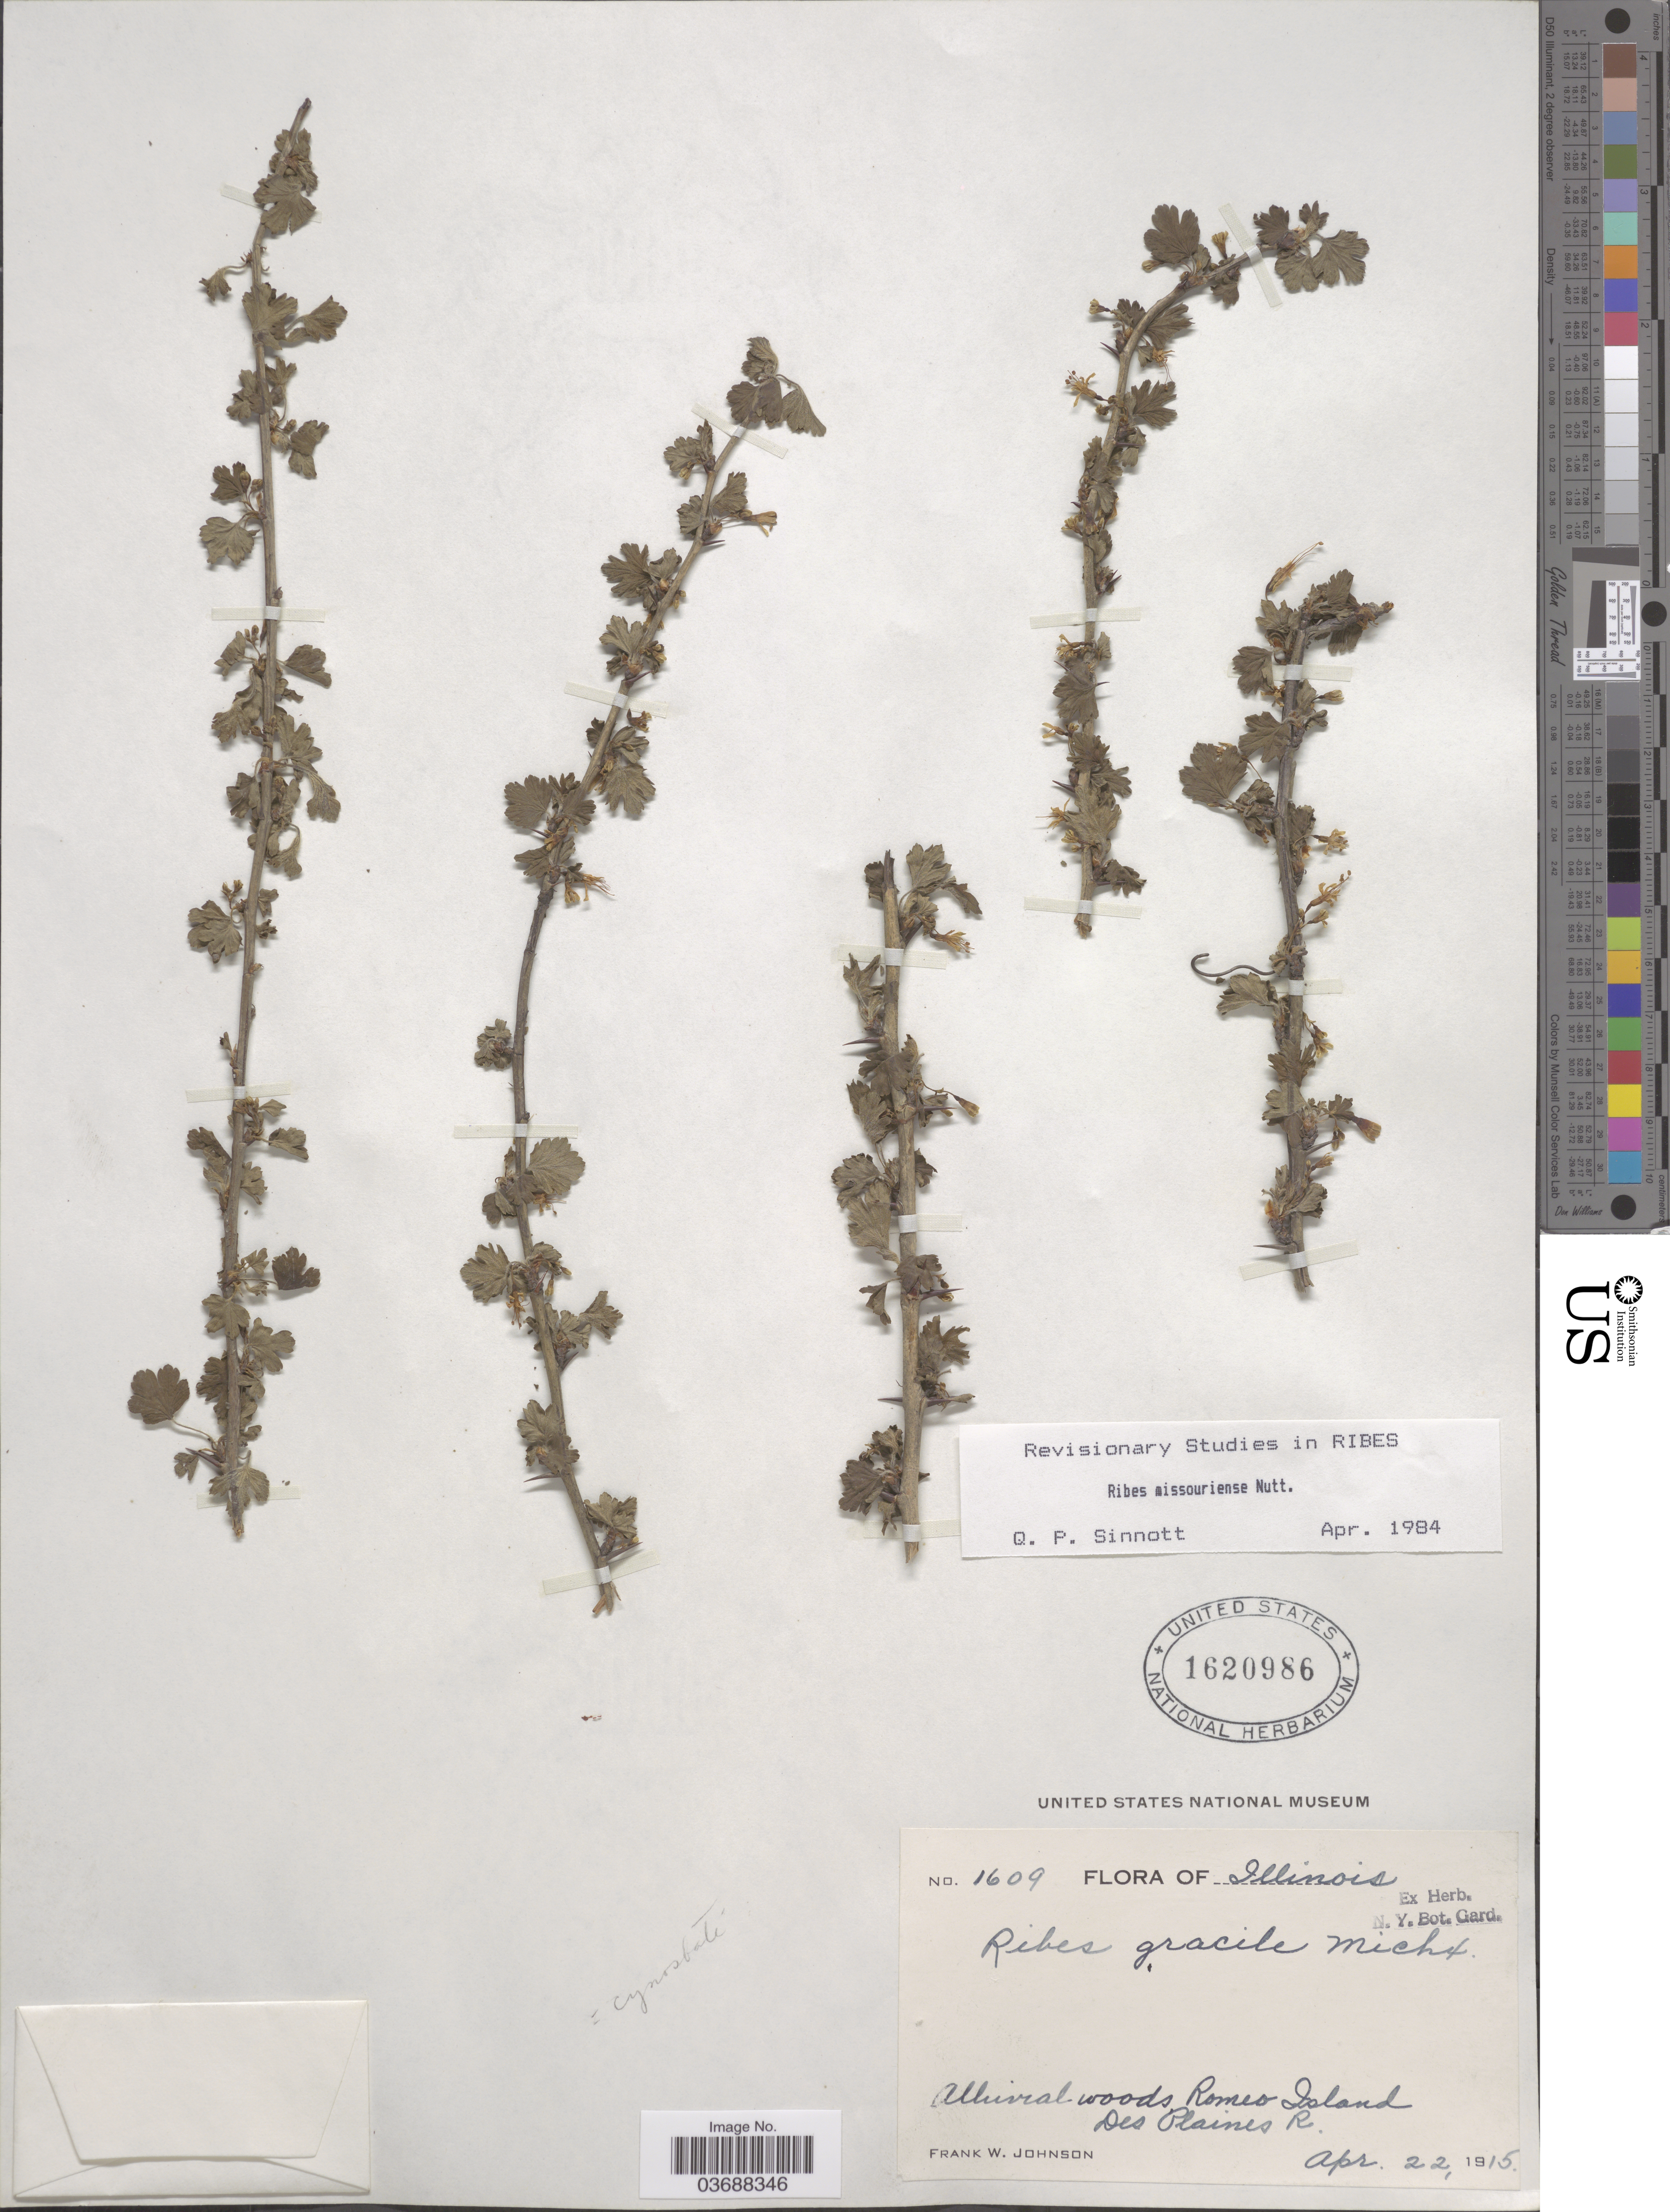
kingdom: Plantae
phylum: Tracheophyta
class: Magnoliopsida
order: Saxifragales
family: Grossulariaceae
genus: Ribes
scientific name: Ribes missouriense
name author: Nutt.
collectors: F. W. Johnson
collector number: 1609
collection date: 1915-04-22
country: United States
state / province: Illinois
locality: Alluvial woods, Romeo Island. Des Plaines R.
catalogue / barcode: US 1620986